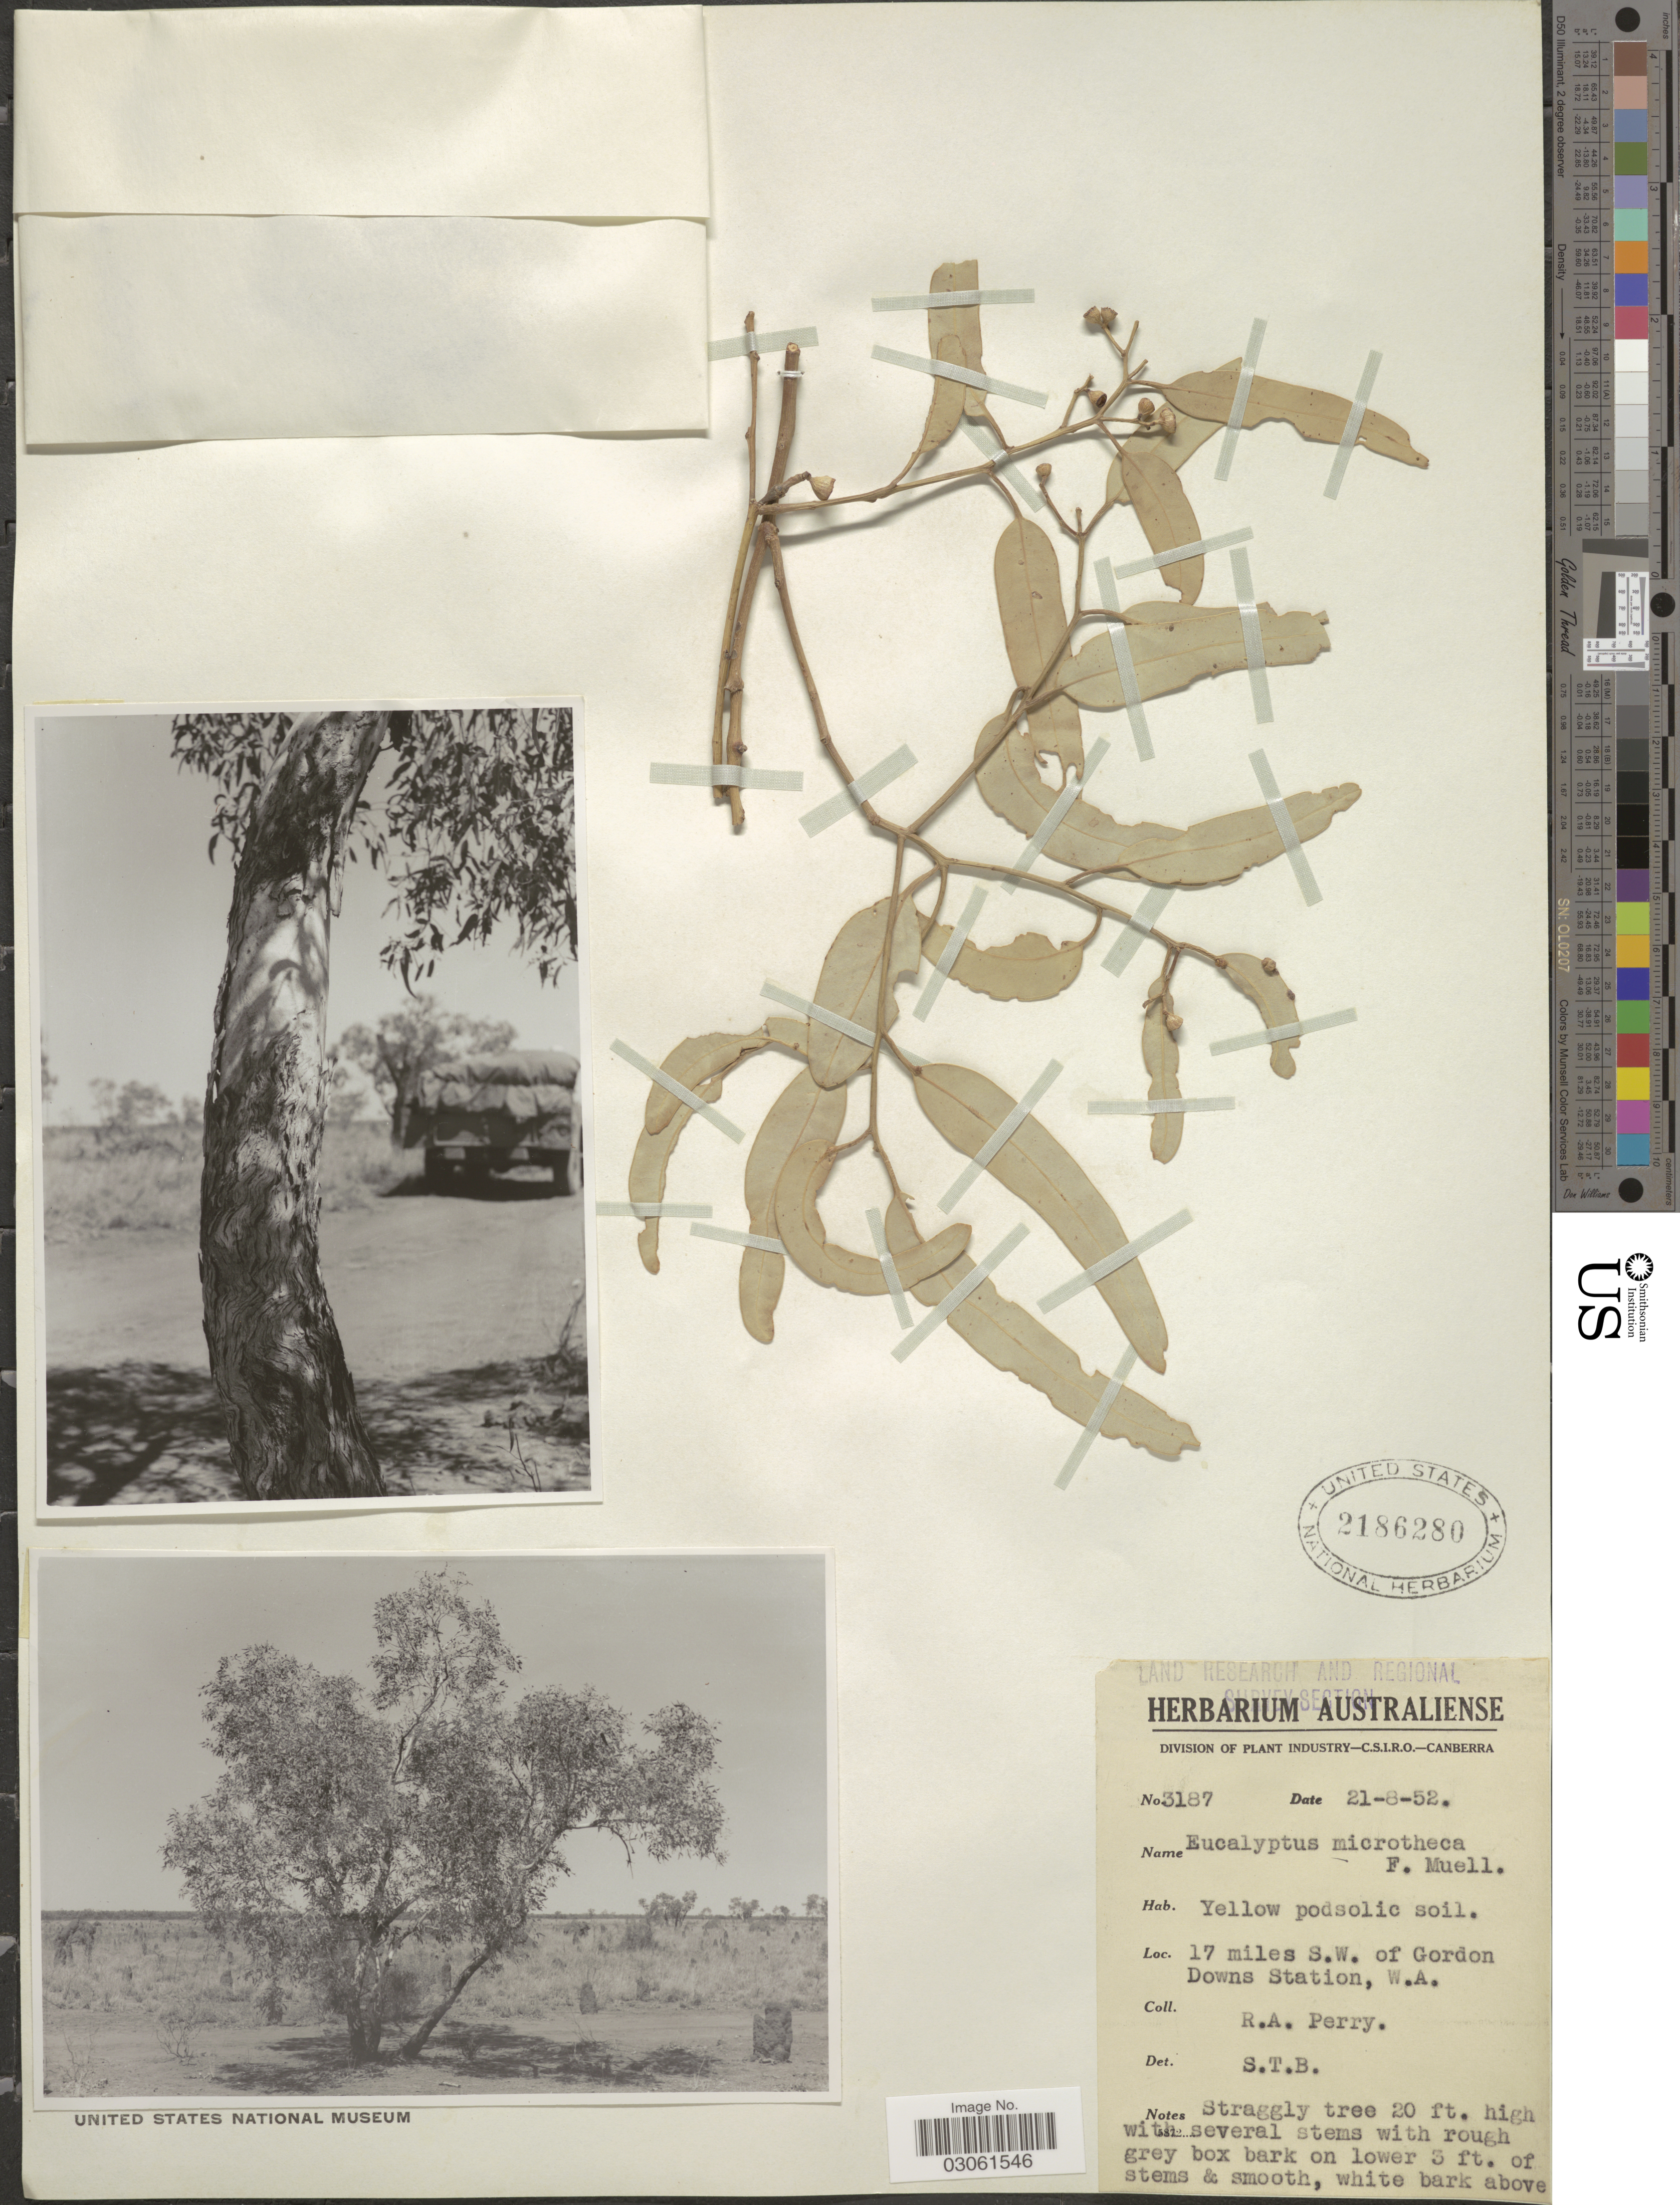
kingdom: Plantae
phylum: Tracheophyta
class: Magnoliopsida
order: Myrtales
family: Myrtaceae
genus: Eucalyptus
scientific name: Eucalyptus microtheca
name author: F. Muell.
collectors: Perry, R. A.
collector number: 3187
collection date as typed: Transcribed d/m/y: 21/8/52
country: Australia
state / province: Western Australia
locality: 17 miles S. W. of Gordon Downs Station, W. A.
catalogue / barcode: US 2186280